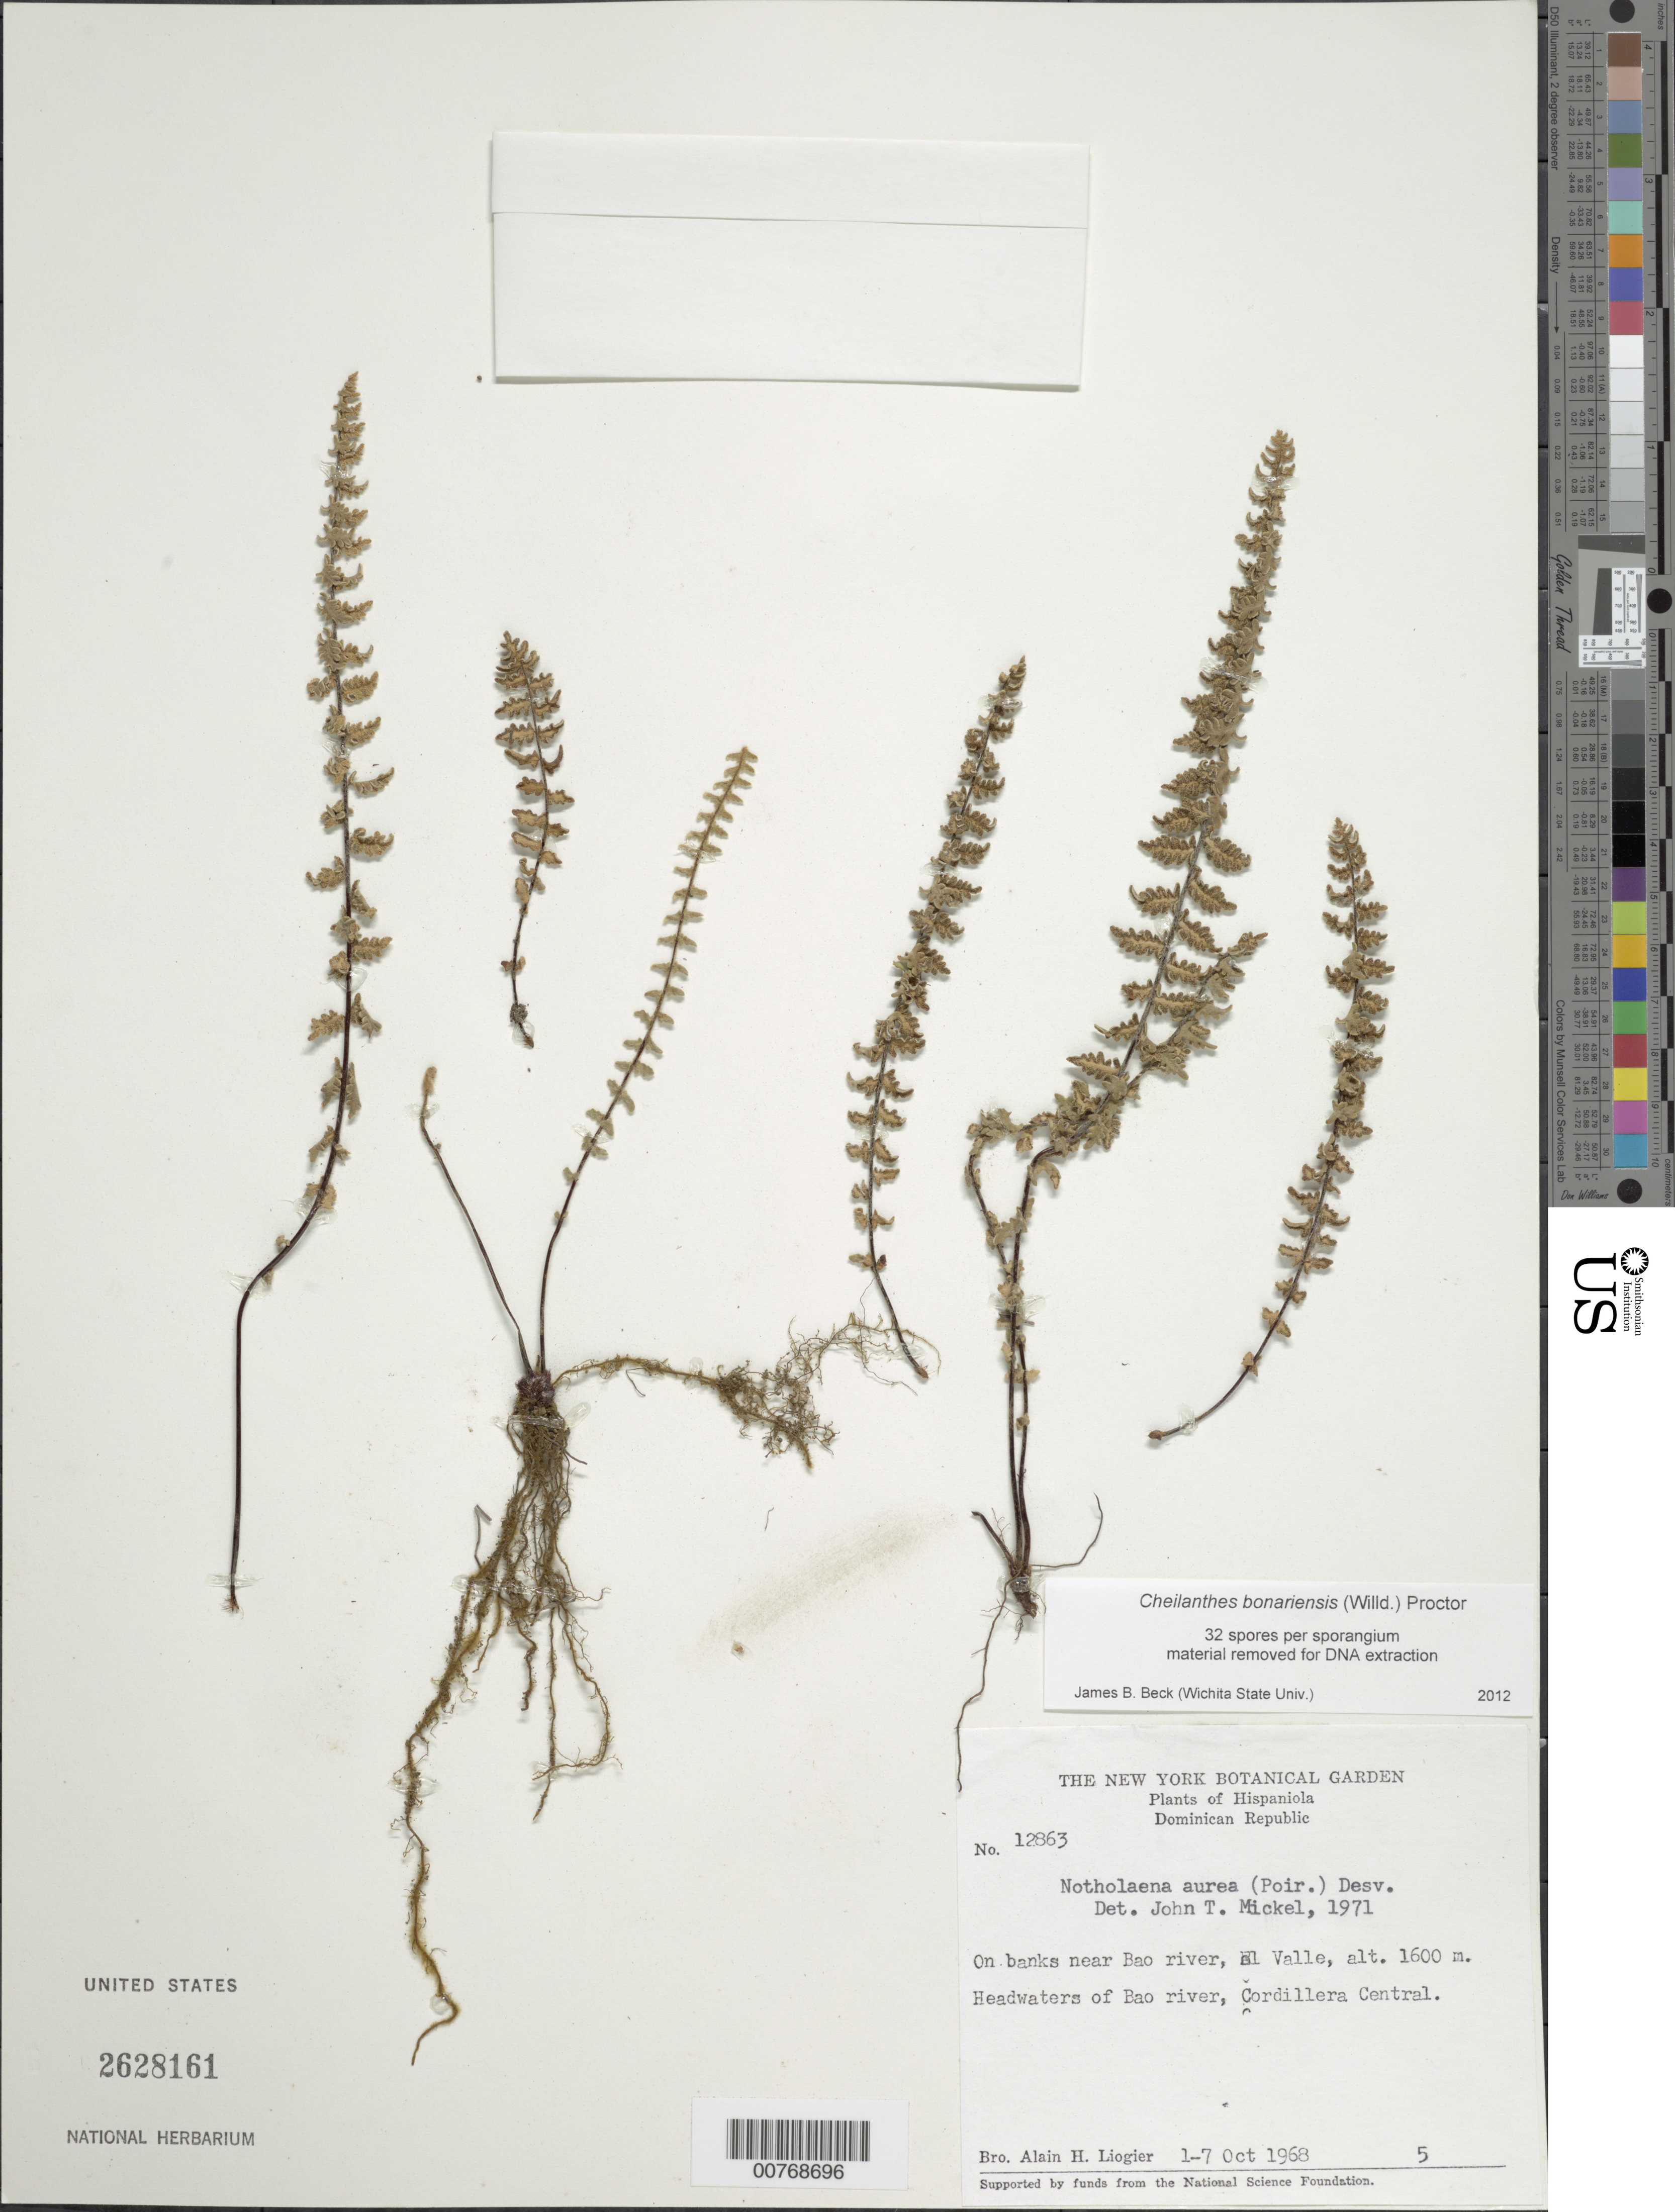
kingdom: Plantae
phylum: Tracheophyta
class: Polypodiopsida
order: Polypodiales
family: Pteridaceae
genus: Myriopteris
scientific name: Myriopteris aurea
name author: (Poir.) Grusz & Windham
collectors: A. H. Liogier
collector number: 12863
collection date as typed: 01 Oct 1968 to 07 Oct 1968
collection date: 1968-10-01/1968-10-07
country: Dominican Republic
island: Hispaniola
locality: Near Bao River, El Valle. Headwaters of Bao river, Cordillera Central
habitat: On banks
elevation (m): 1600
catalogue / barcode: US 2628161